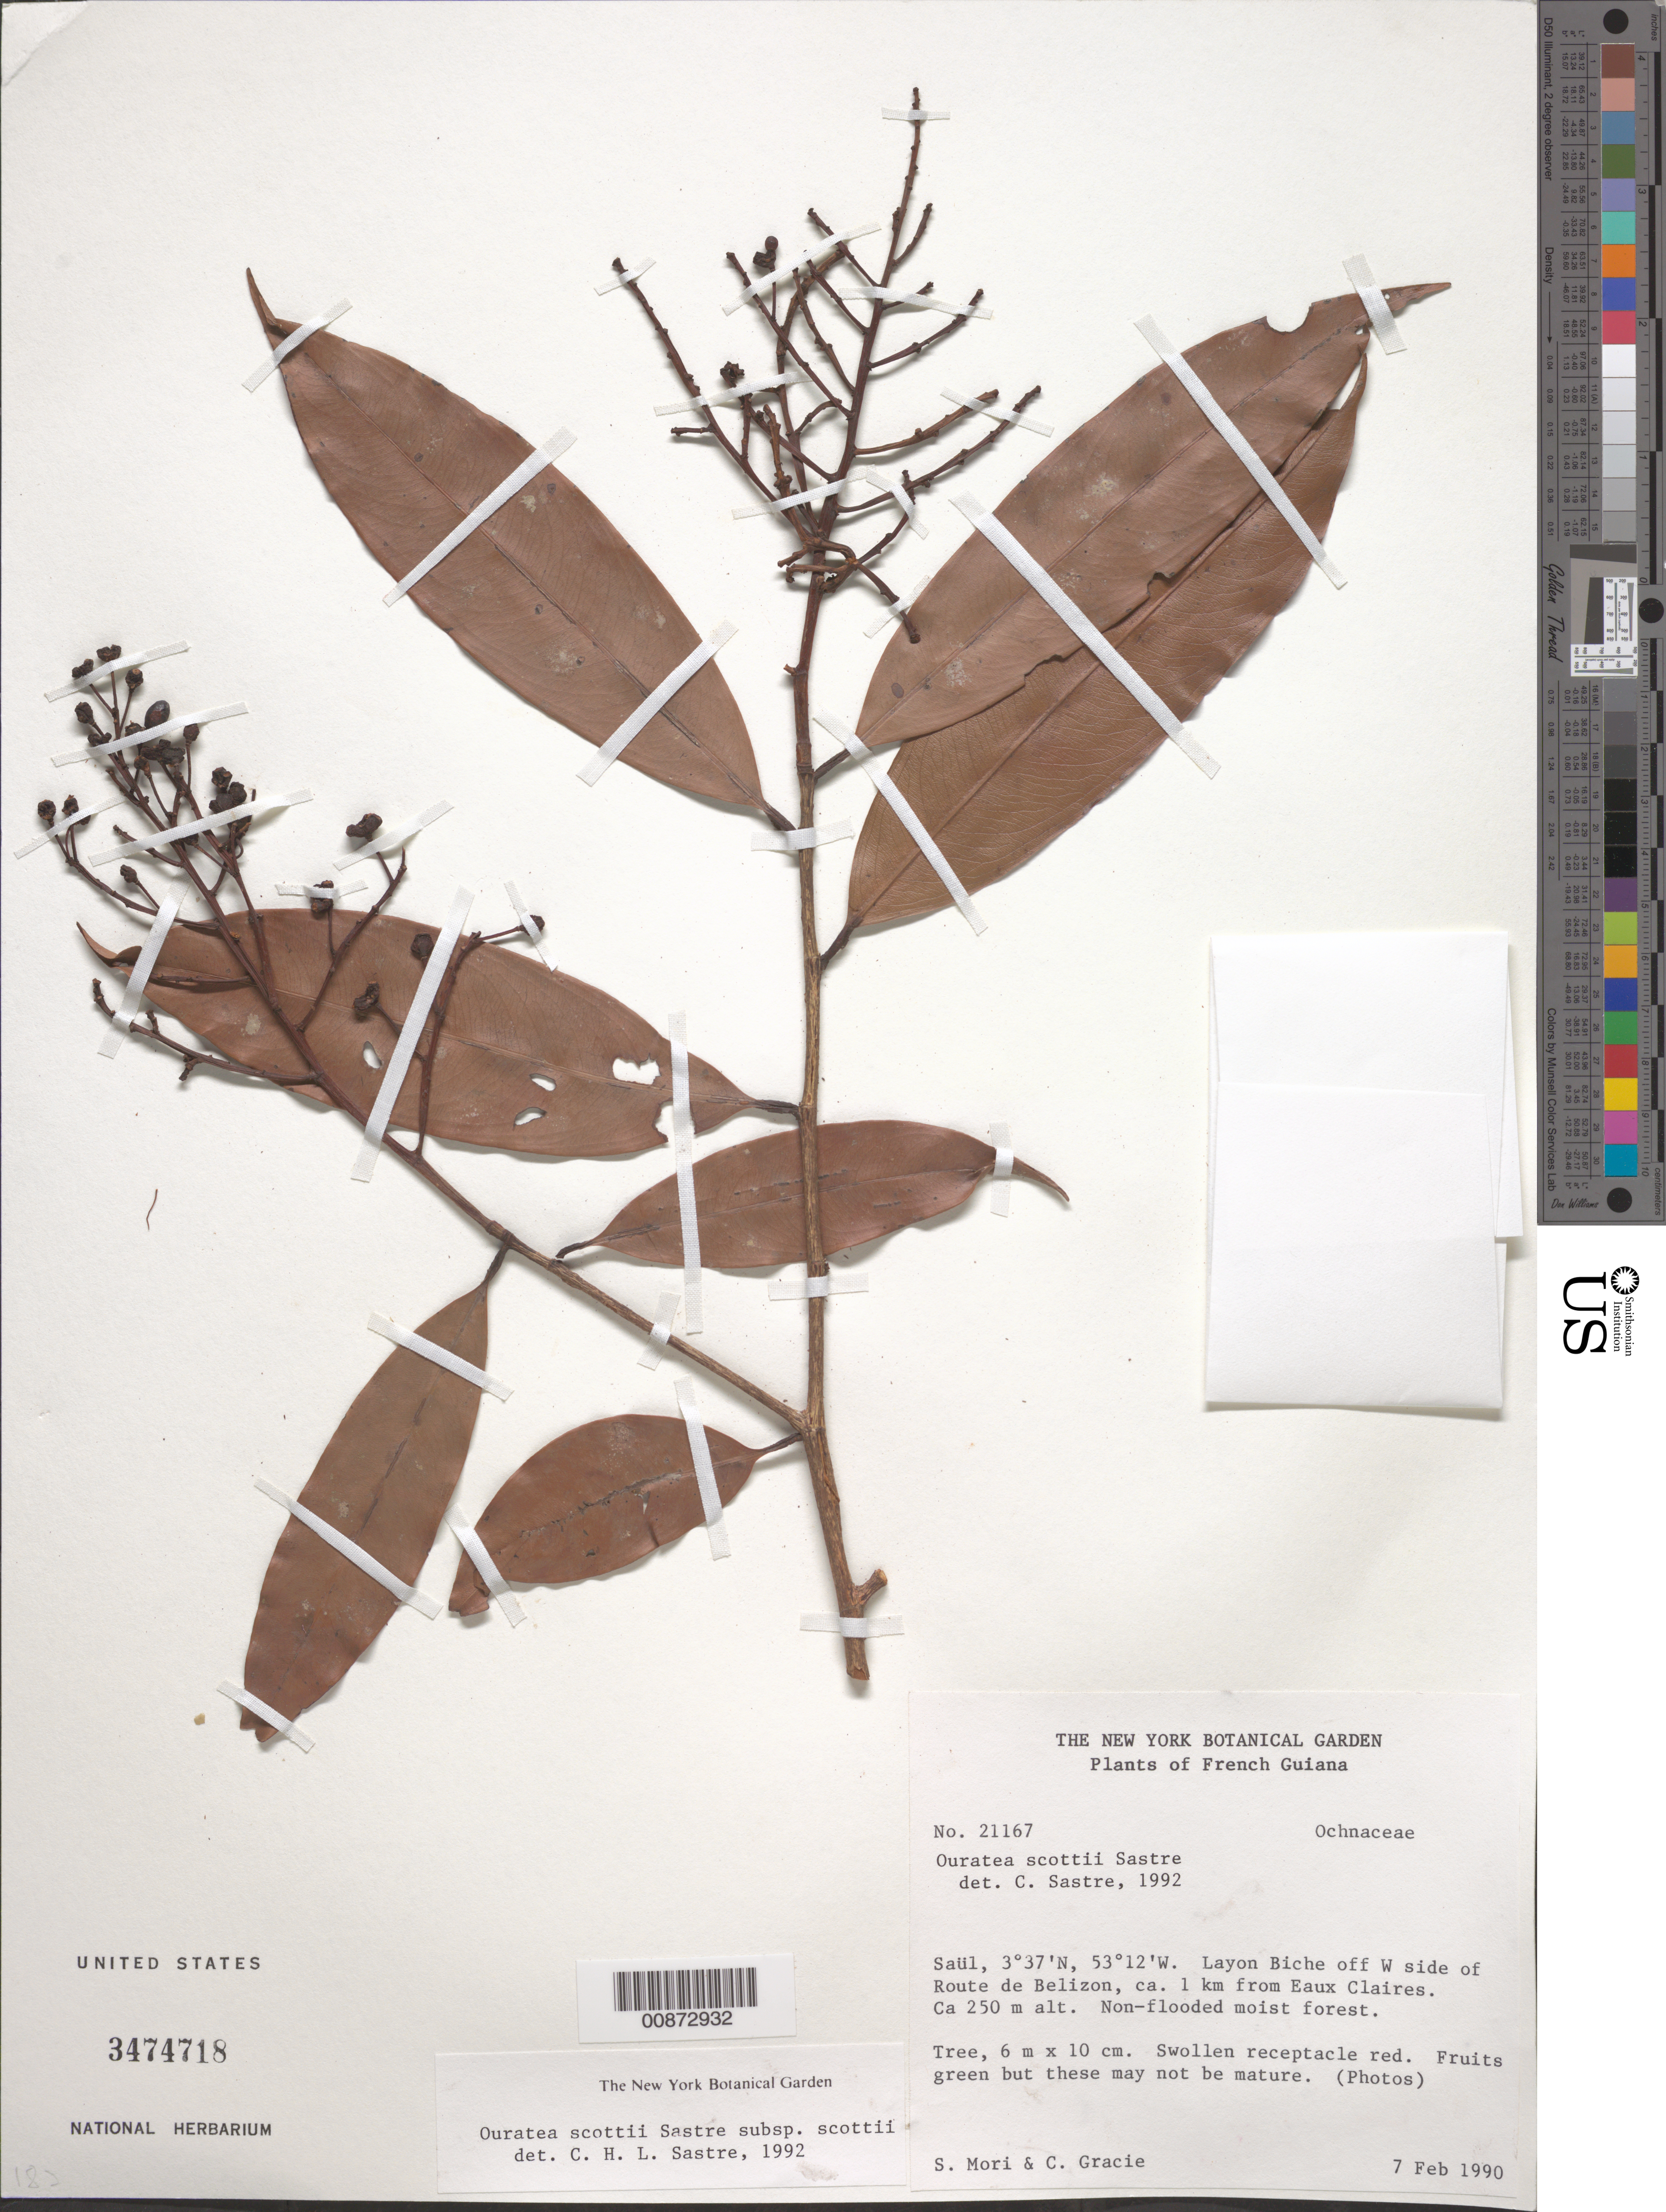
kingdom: Plantae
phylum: Tracheophyta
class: Magnoliopsida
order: Malpighiales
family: Ochnaceae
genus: Ouratea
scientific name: Ouratea scottii subsp. scottii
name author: Sastre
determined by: Sastre, C. H. L.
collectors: S. Mori & C. A. Gracie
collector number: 21167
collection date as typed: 7-Feb-90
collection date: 1990-02-07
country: French Guiana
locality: Saül, Layon Biche off W side of Route de Belizon, 1 km from Eaux Claires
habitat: Non-flooded moist forest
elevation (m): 250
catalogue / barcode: US 3474718